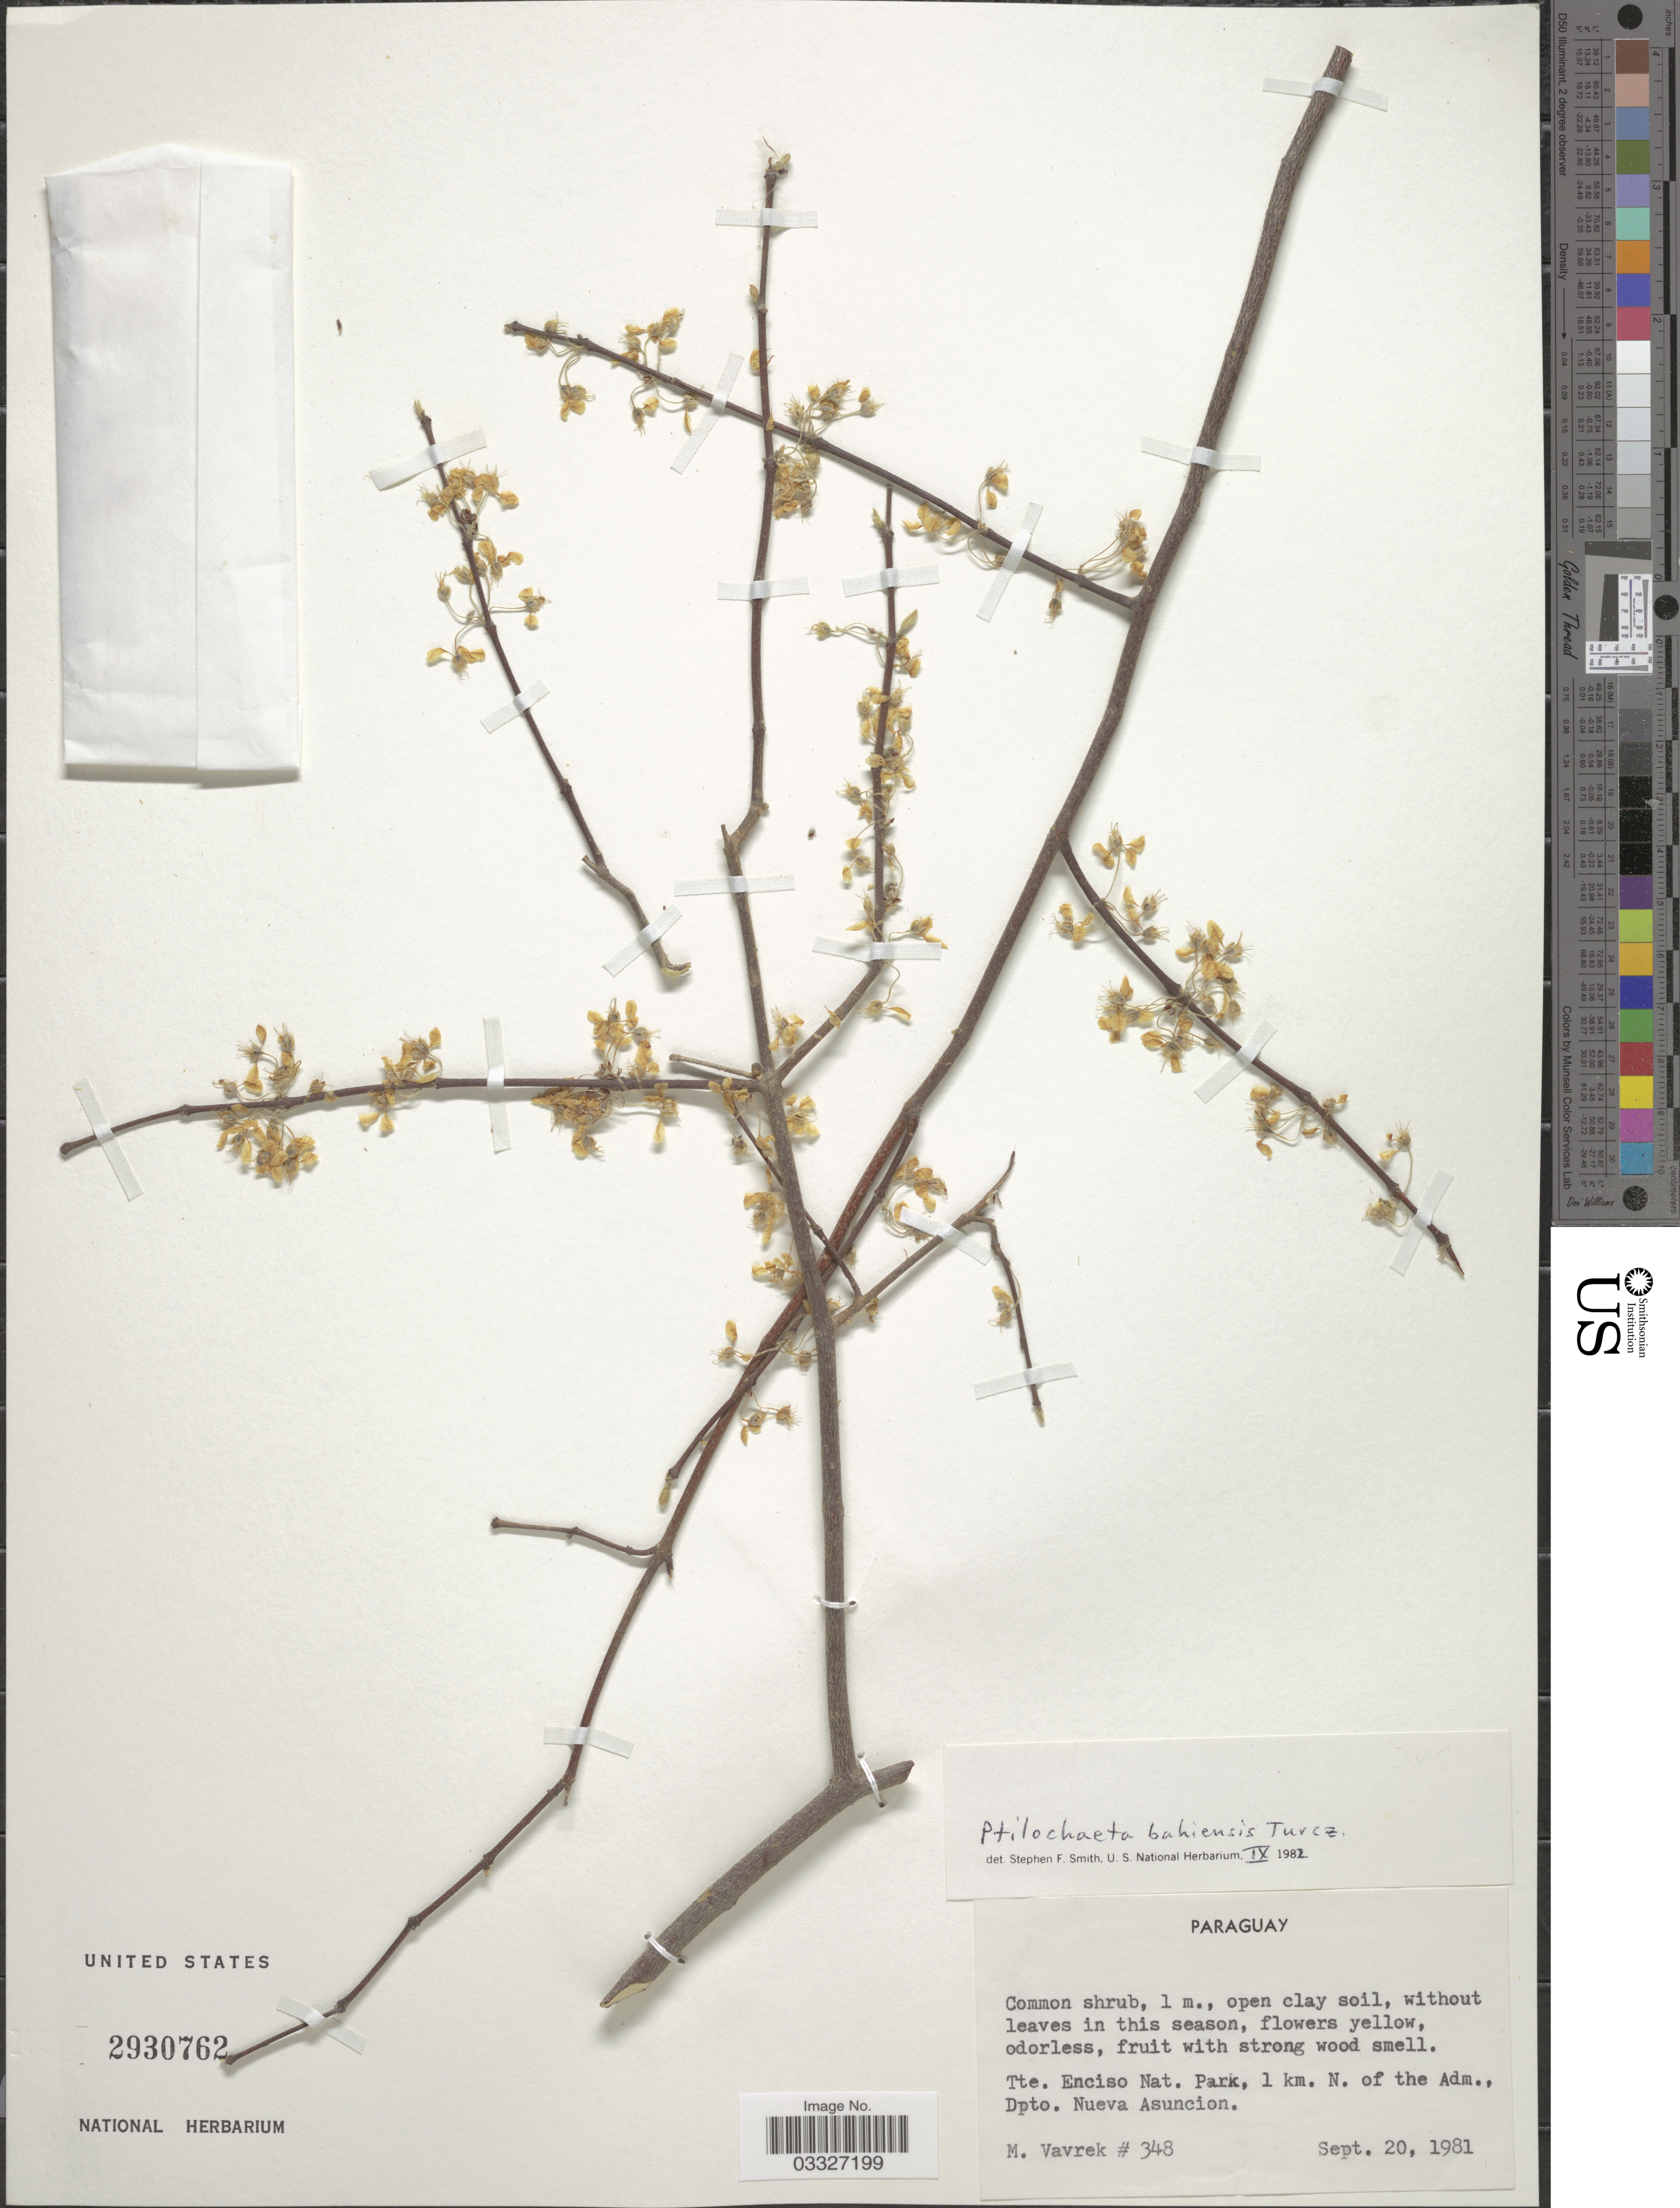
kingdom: Plantae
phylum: Tracheophyta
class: Magnoliopsida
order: Malpighiales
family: Malpighiaceae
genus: Ptilochaeta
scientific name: Ptilochaeta bahiensis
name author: Turcz.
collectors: M. Vavrek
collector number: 348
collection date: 1981-09-20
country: Paraguay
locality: Tte. Enciso Nat. Park, 1 km. N. of the Adm., Dpto. Nuevo Asuncion.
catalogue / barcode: US 2930762